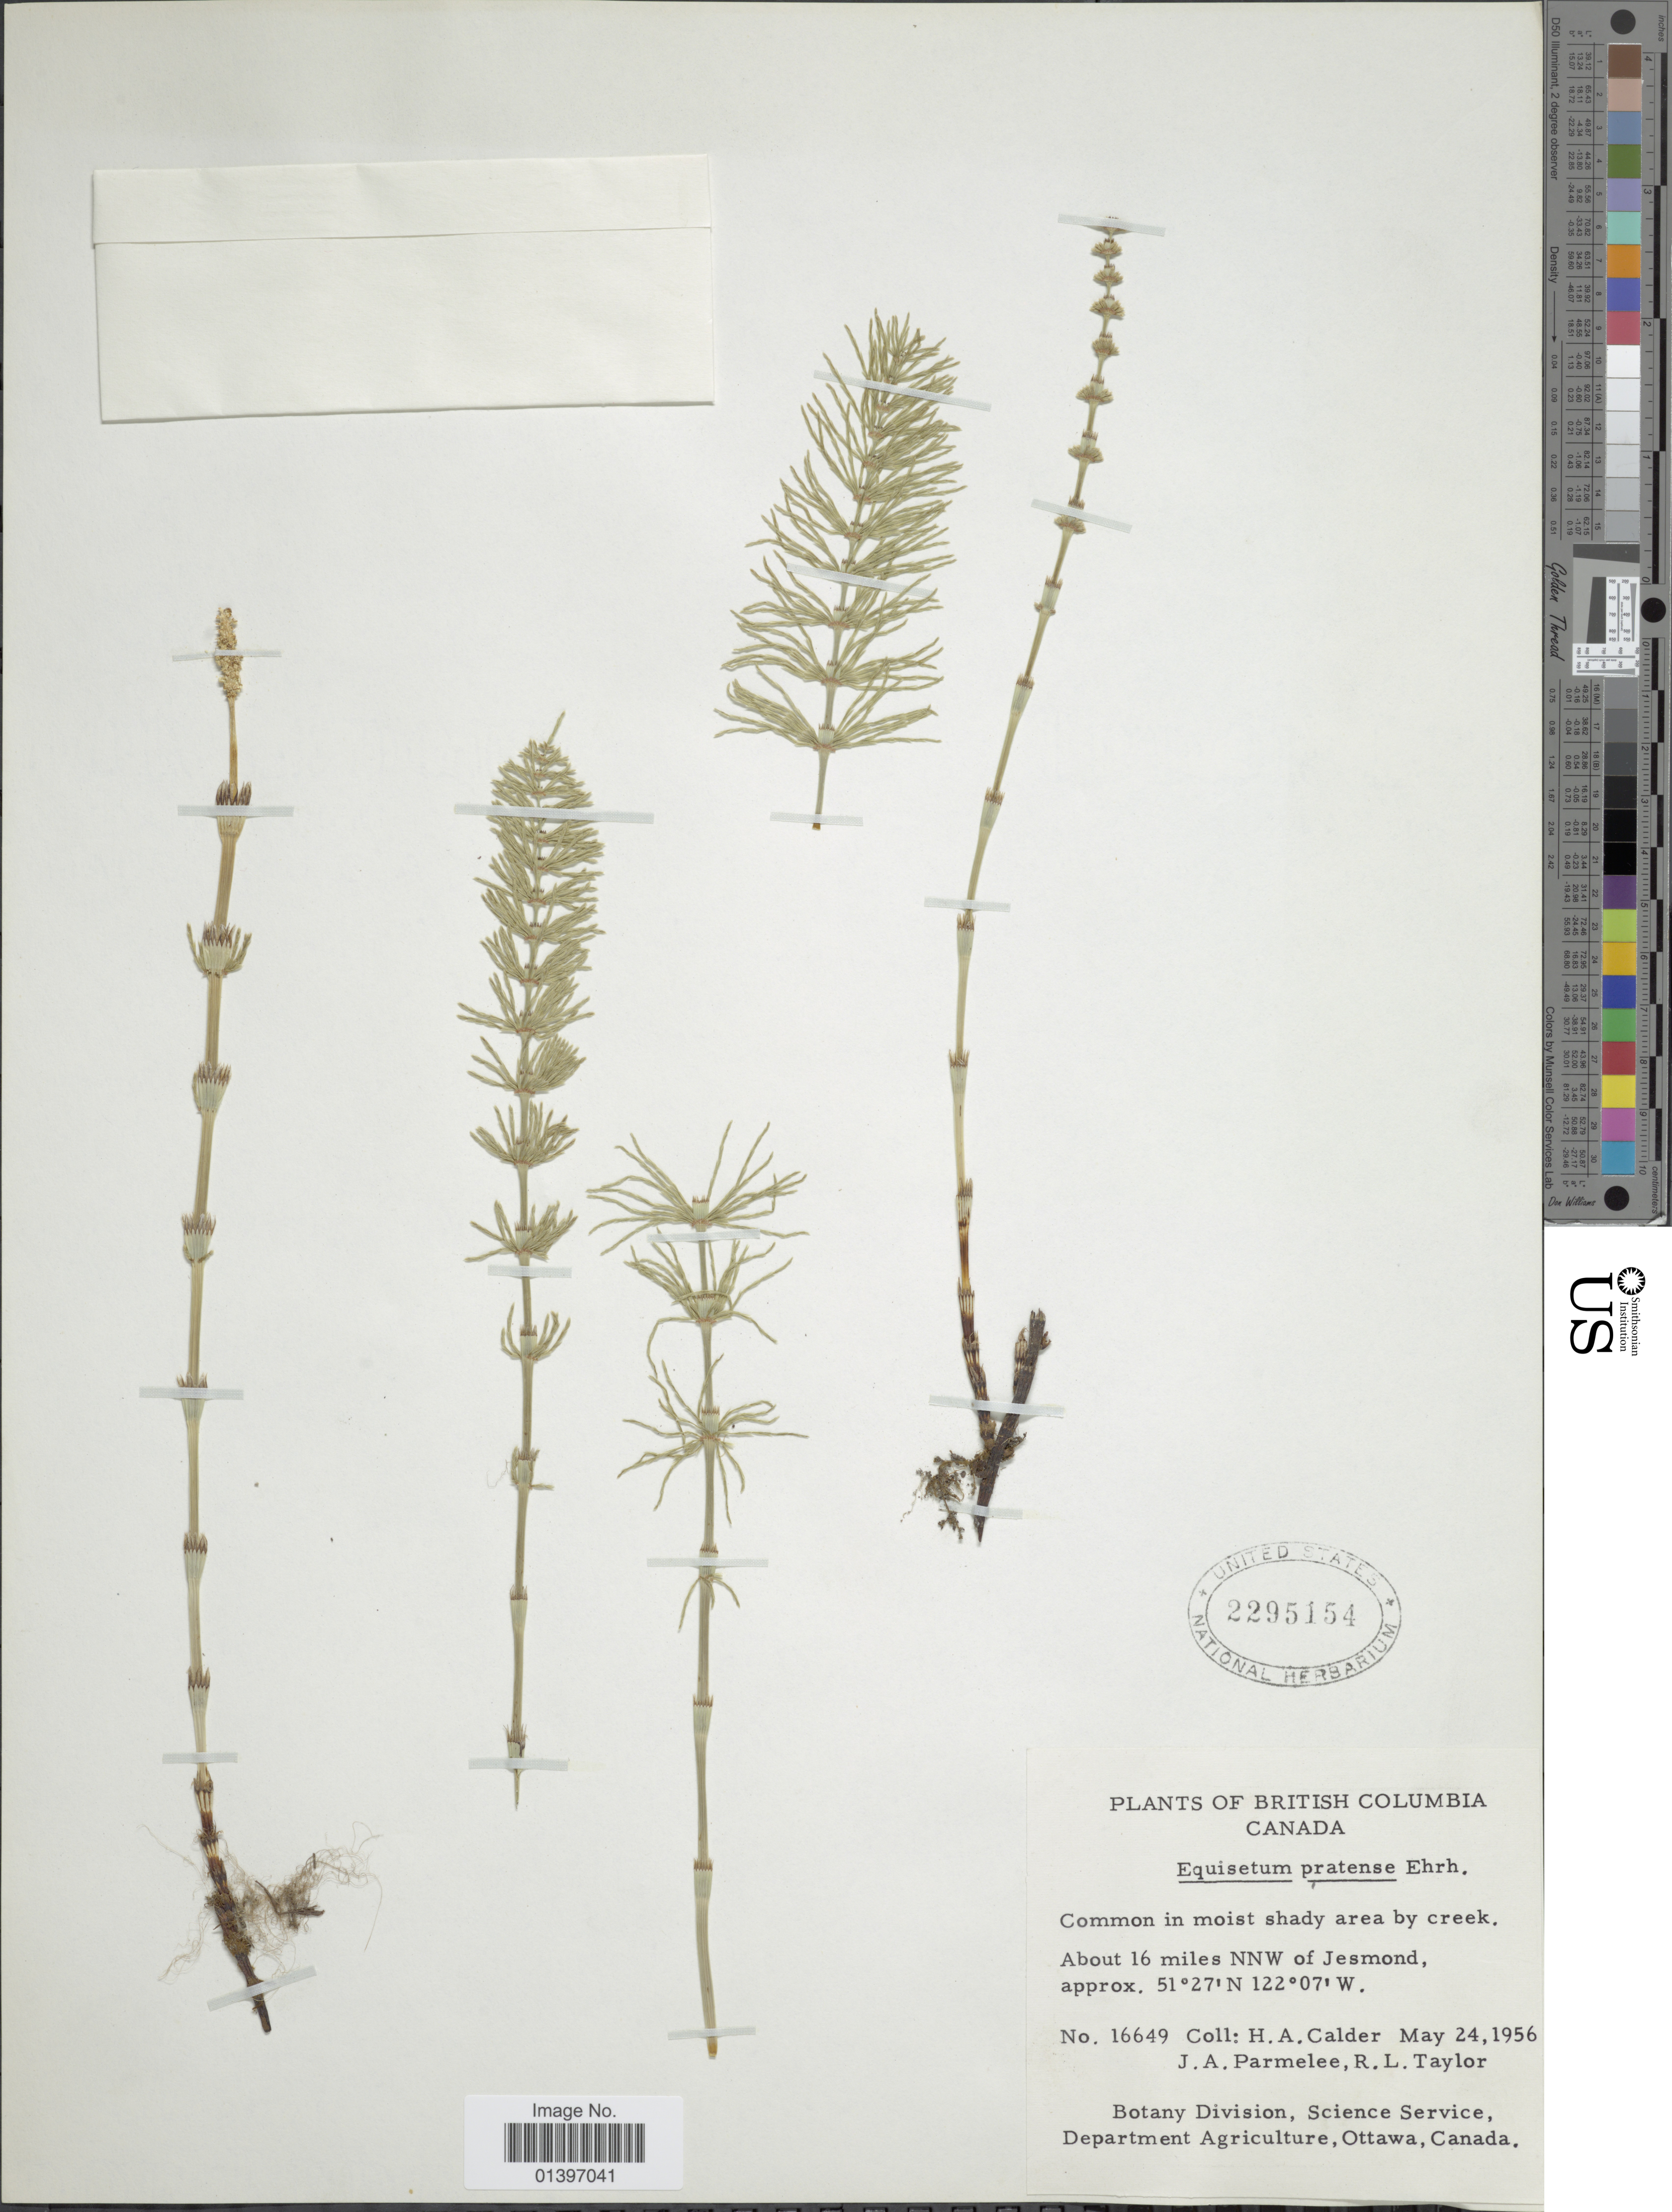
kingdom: Plantae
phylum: Tracheophyta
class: Polypodiopsida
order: Equisetales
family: Equisetaceae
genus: Equisetum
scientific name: Equisetum pratense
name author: Ehrh.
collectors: H. Calder, J. A. Parmelee & R. Taylor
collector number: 16649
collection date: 1956-05-24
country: Canada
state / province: British Columbia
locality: Common in moist shady area by creek, about 16 miles NNW of Jesmond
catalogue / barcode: US 2295154